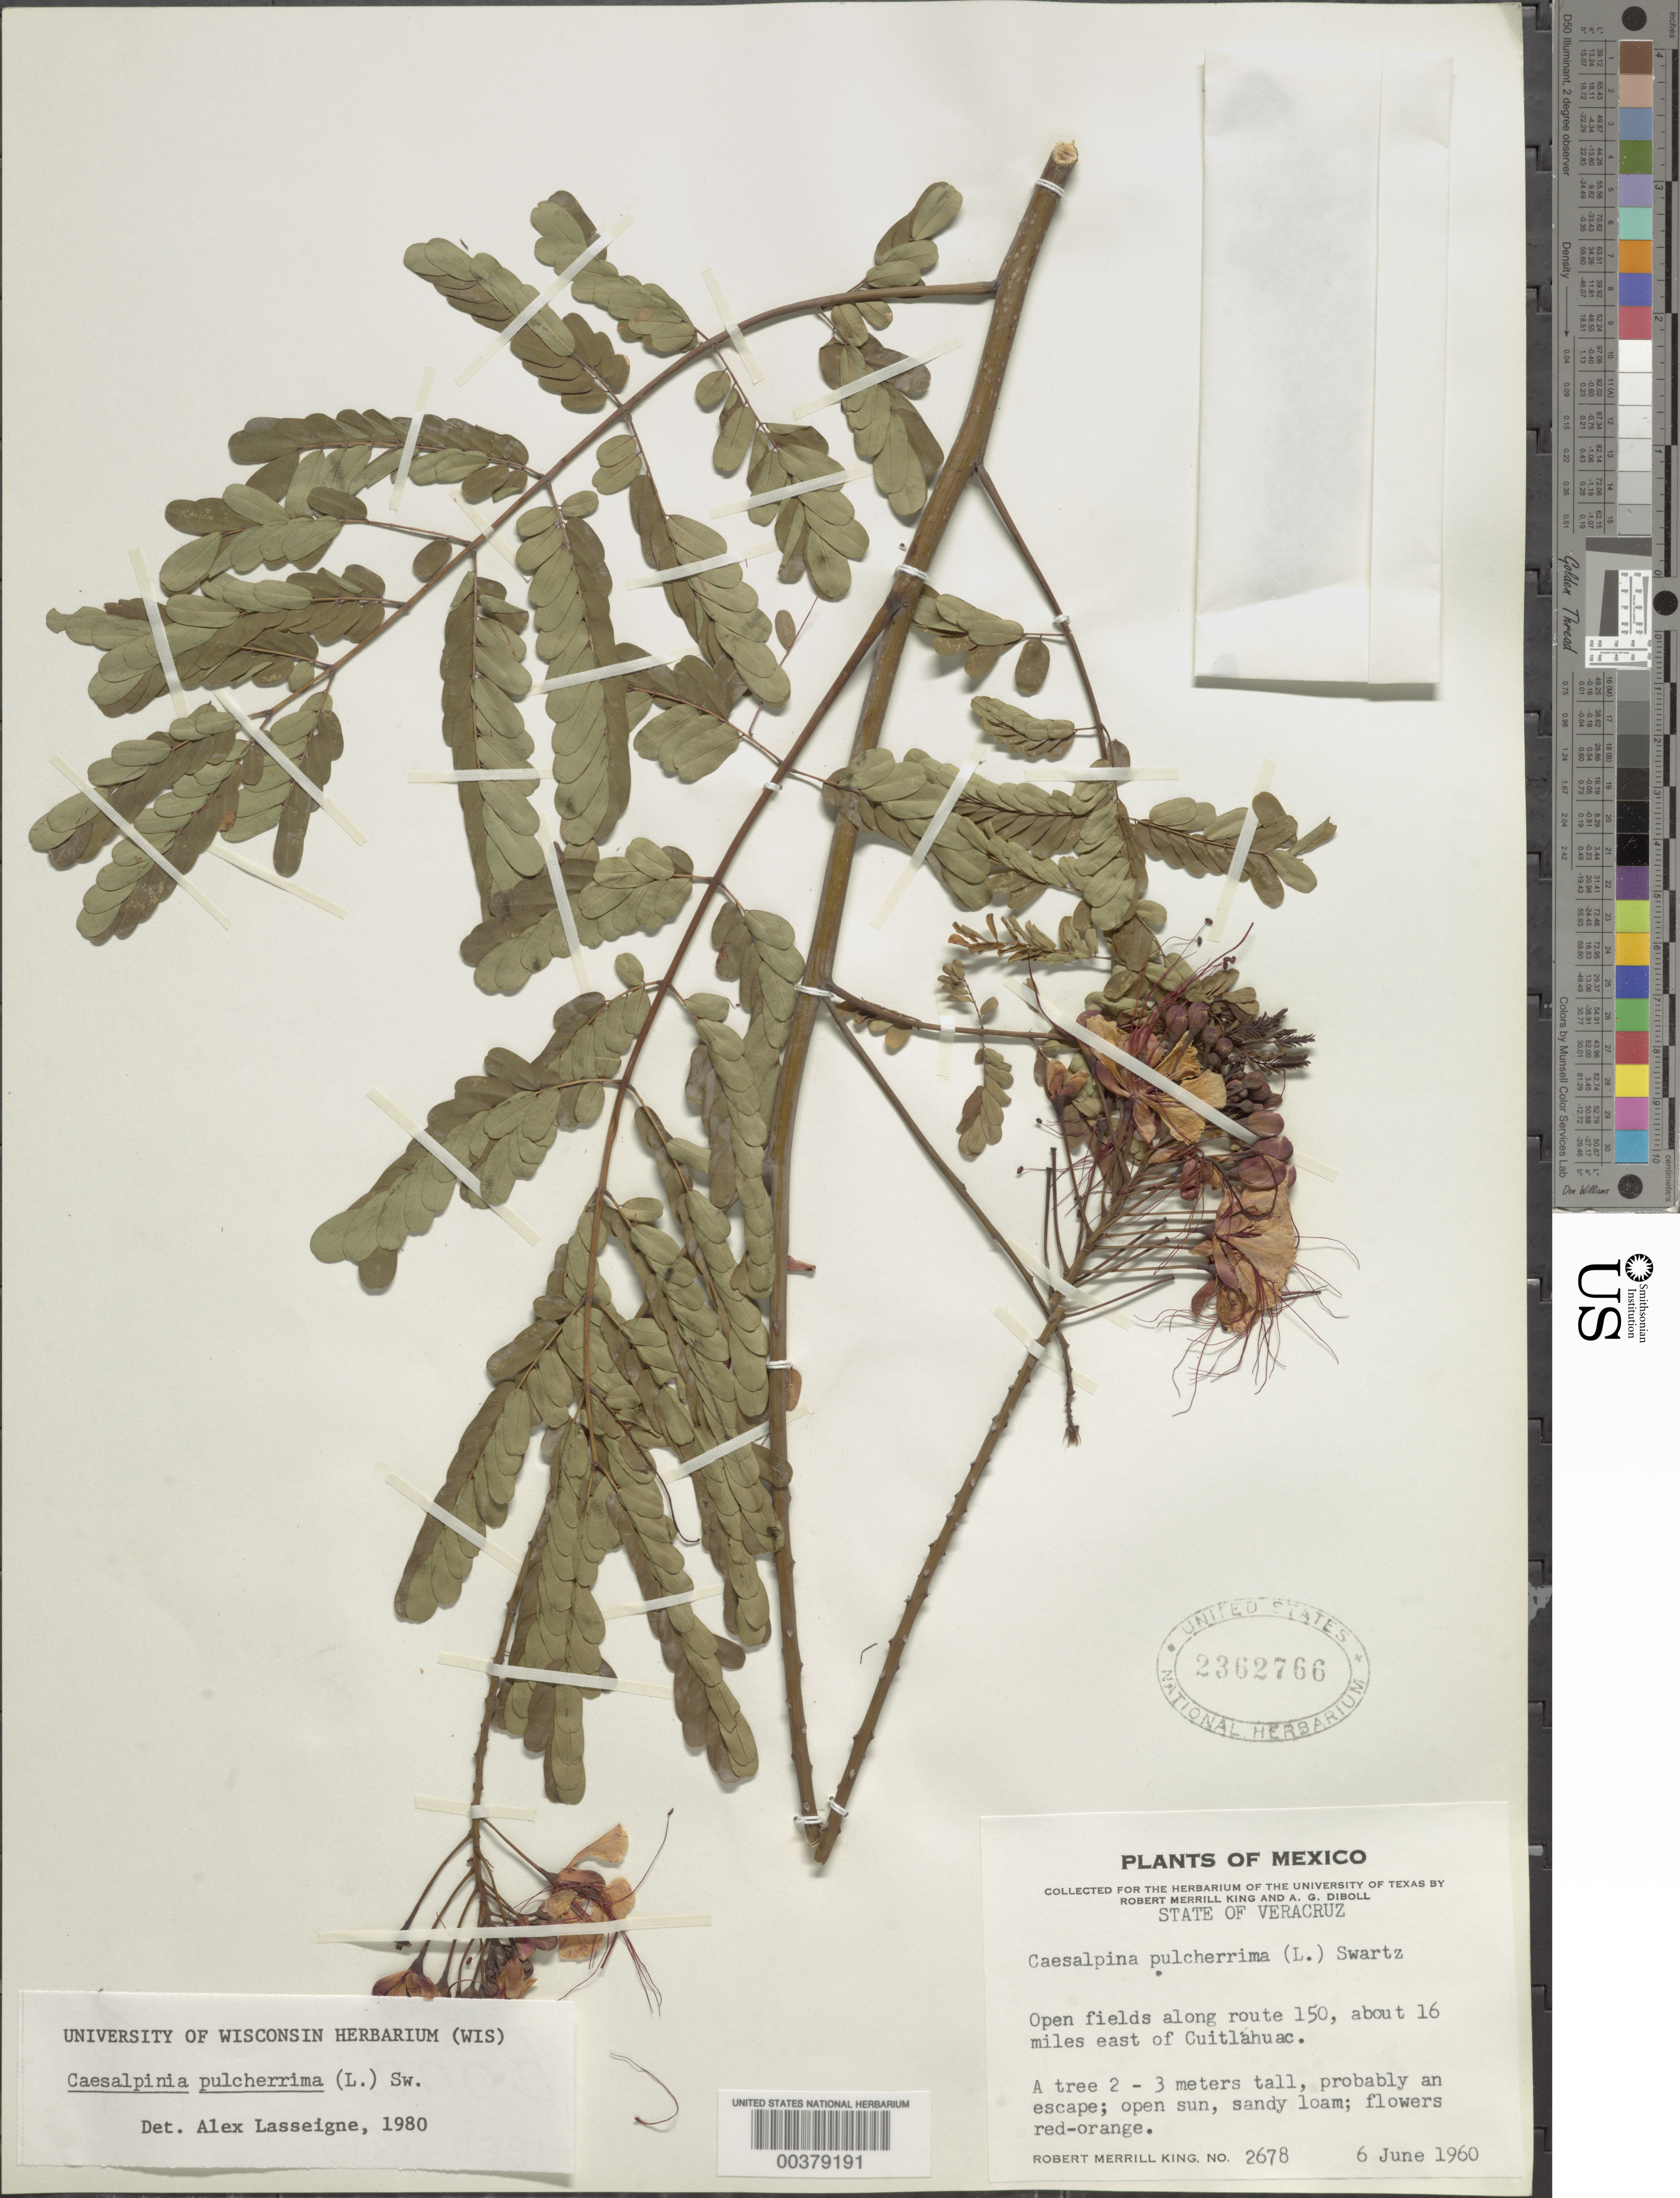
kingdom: Plantae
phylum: Tracheophyta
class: Magnoliopsida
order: Fabales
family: Fabaceae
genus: Caesalpinia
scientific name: Caesalpinia pulcherrima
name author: (L.) Sw.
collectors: R. M. King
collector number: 2678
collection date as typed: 06 Jun 1960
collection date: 1960-06-06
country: Mexico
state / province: Veracruz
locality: Along route 150, about 16 mi E of Cuitlahuac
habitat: Open fields along road; open sun, sandy loam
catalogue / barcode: US 2362766